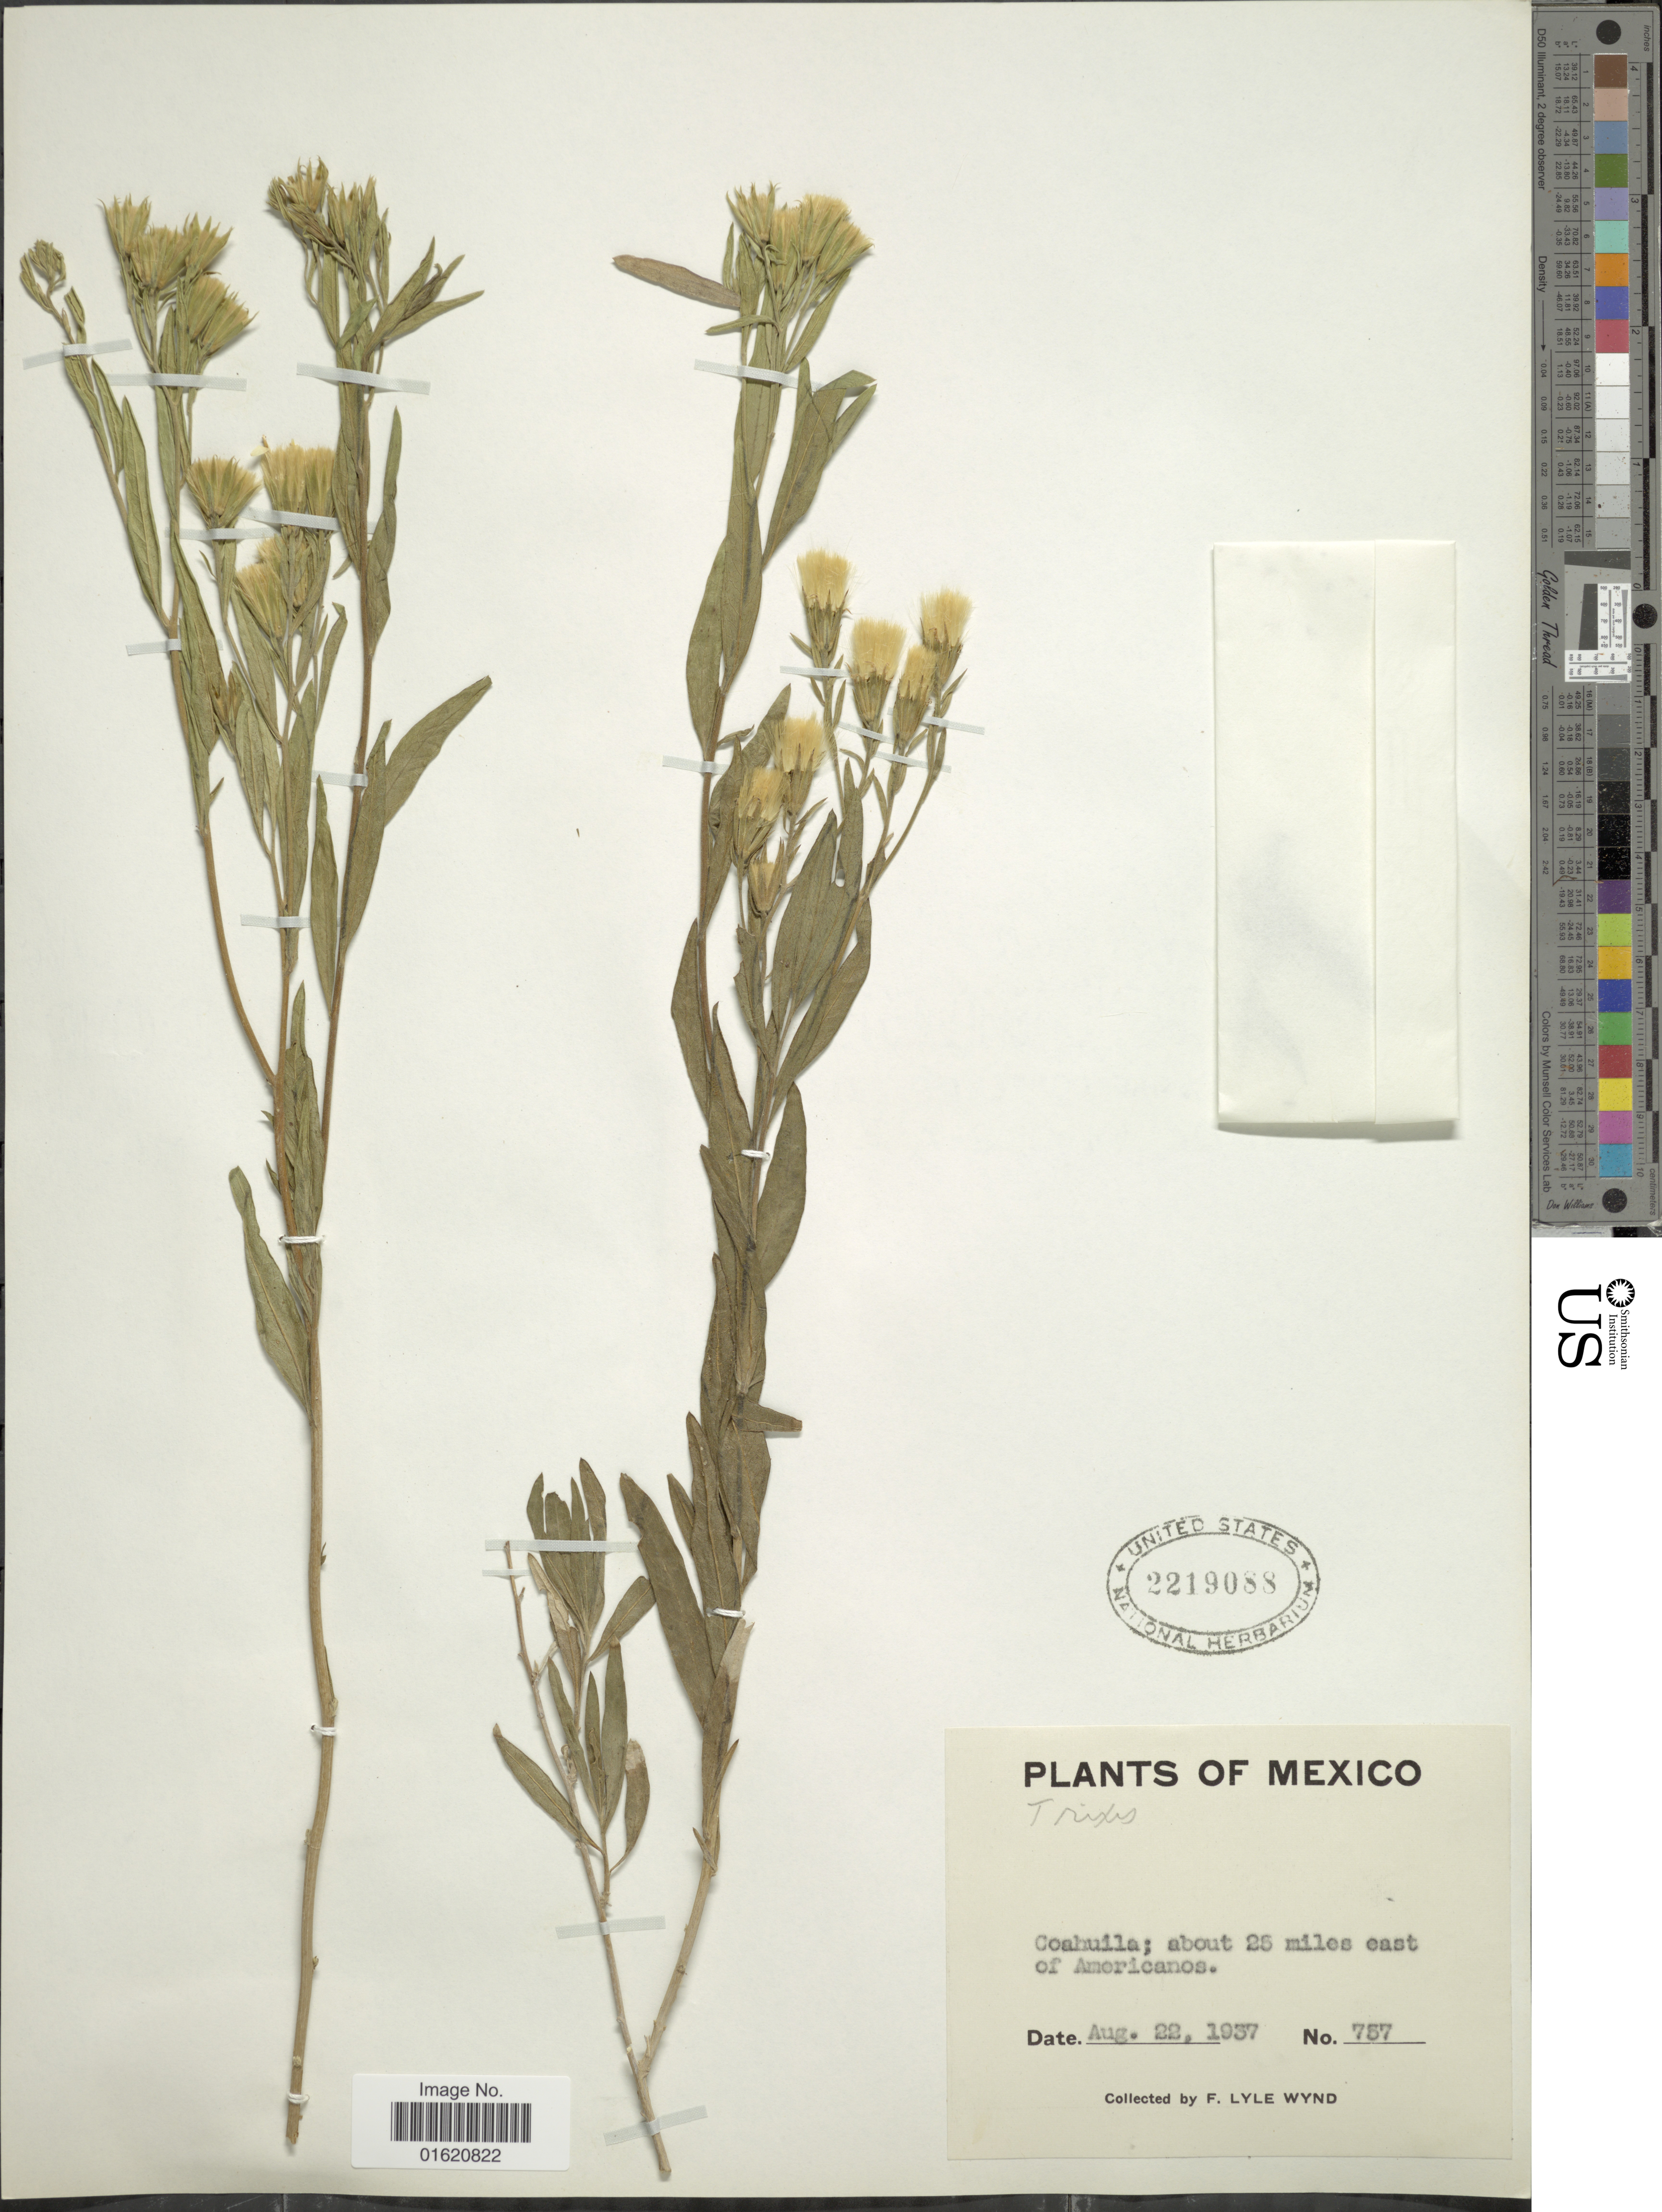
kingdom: Plantae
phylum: Tracheophyta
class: Magnoliopsida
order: Asterales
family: Asteraceae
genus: Trixis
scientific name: Trixis sp.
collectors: F. L. Wynd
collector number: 757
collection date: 1937-08-22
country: Mexico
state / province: Coahuila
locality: About 25 miles east of Americanos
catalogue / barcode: US 2219088